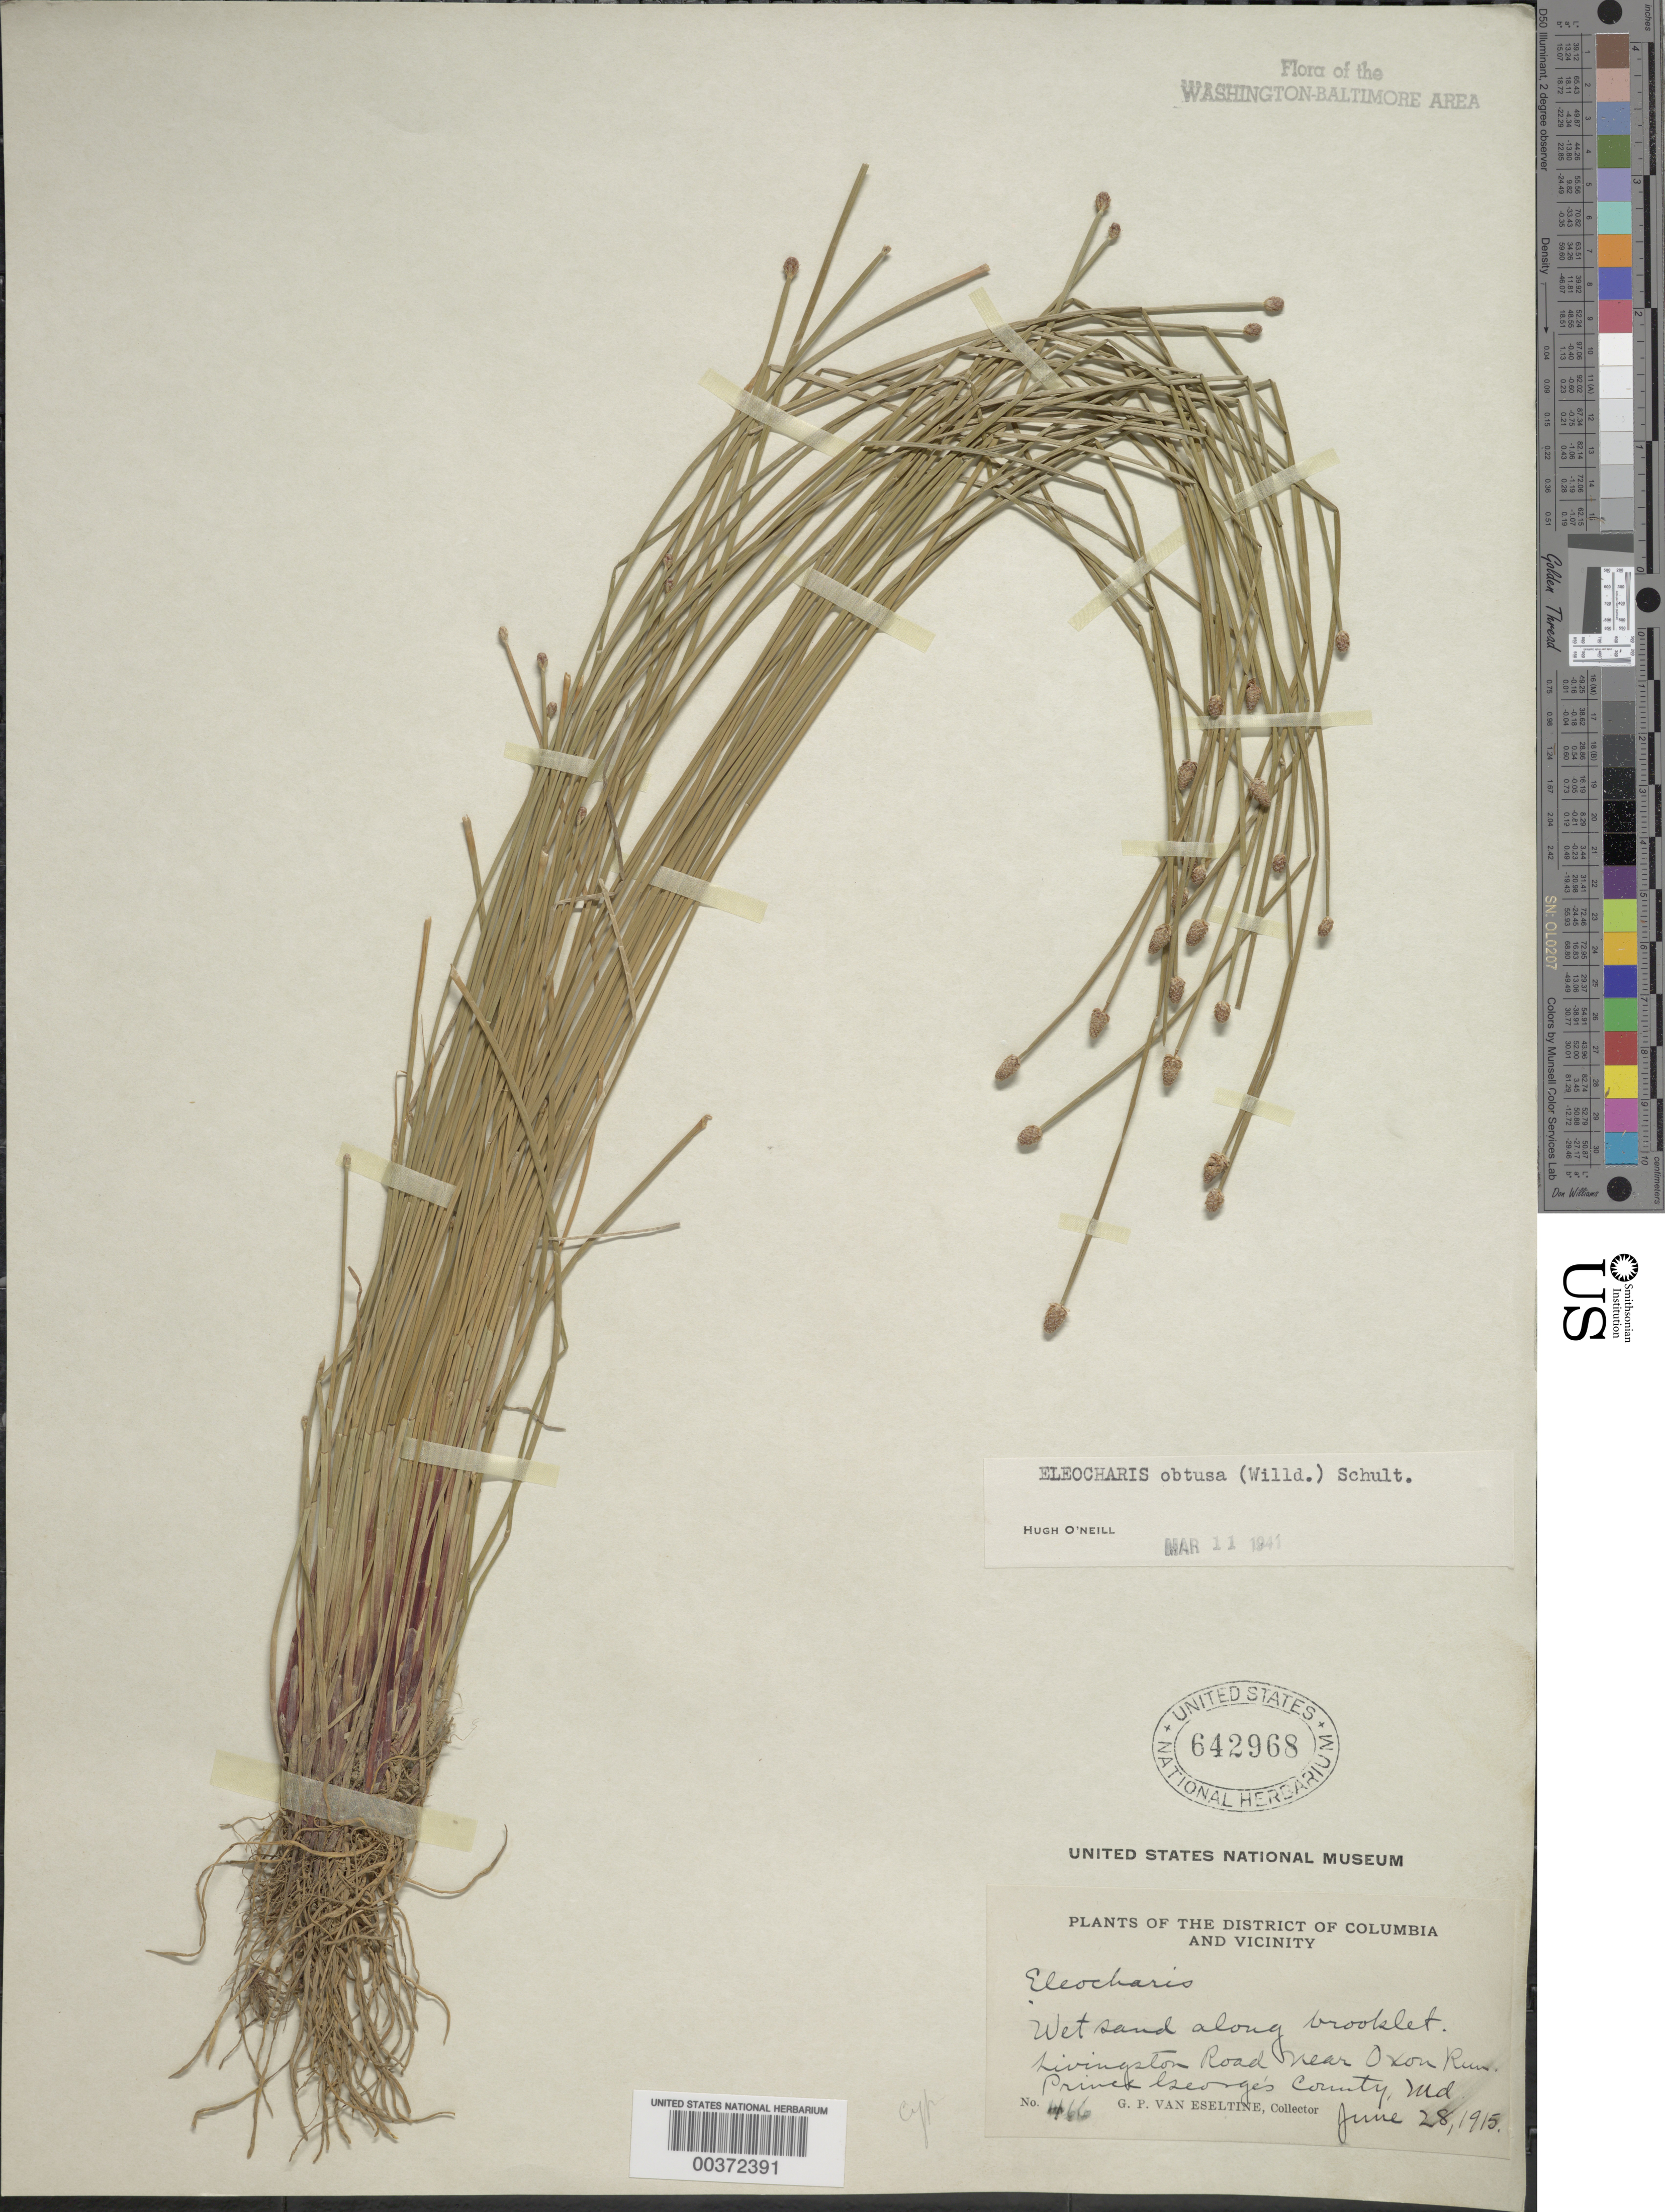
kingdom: Plantae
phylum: Tracheophyta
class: Liliopsida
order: Poales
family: Cyperaceae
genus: Eleocharis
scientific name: Eleocharis obtusa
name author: (Willd.) Schult.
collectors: G. P. Van Eseltine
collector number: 466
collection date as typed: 28 Jun 1915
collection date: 1915-06-28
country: United States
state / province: Maryland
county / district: Prince George's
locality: Livingston Road, near Oxon Run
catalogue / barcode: US 642968